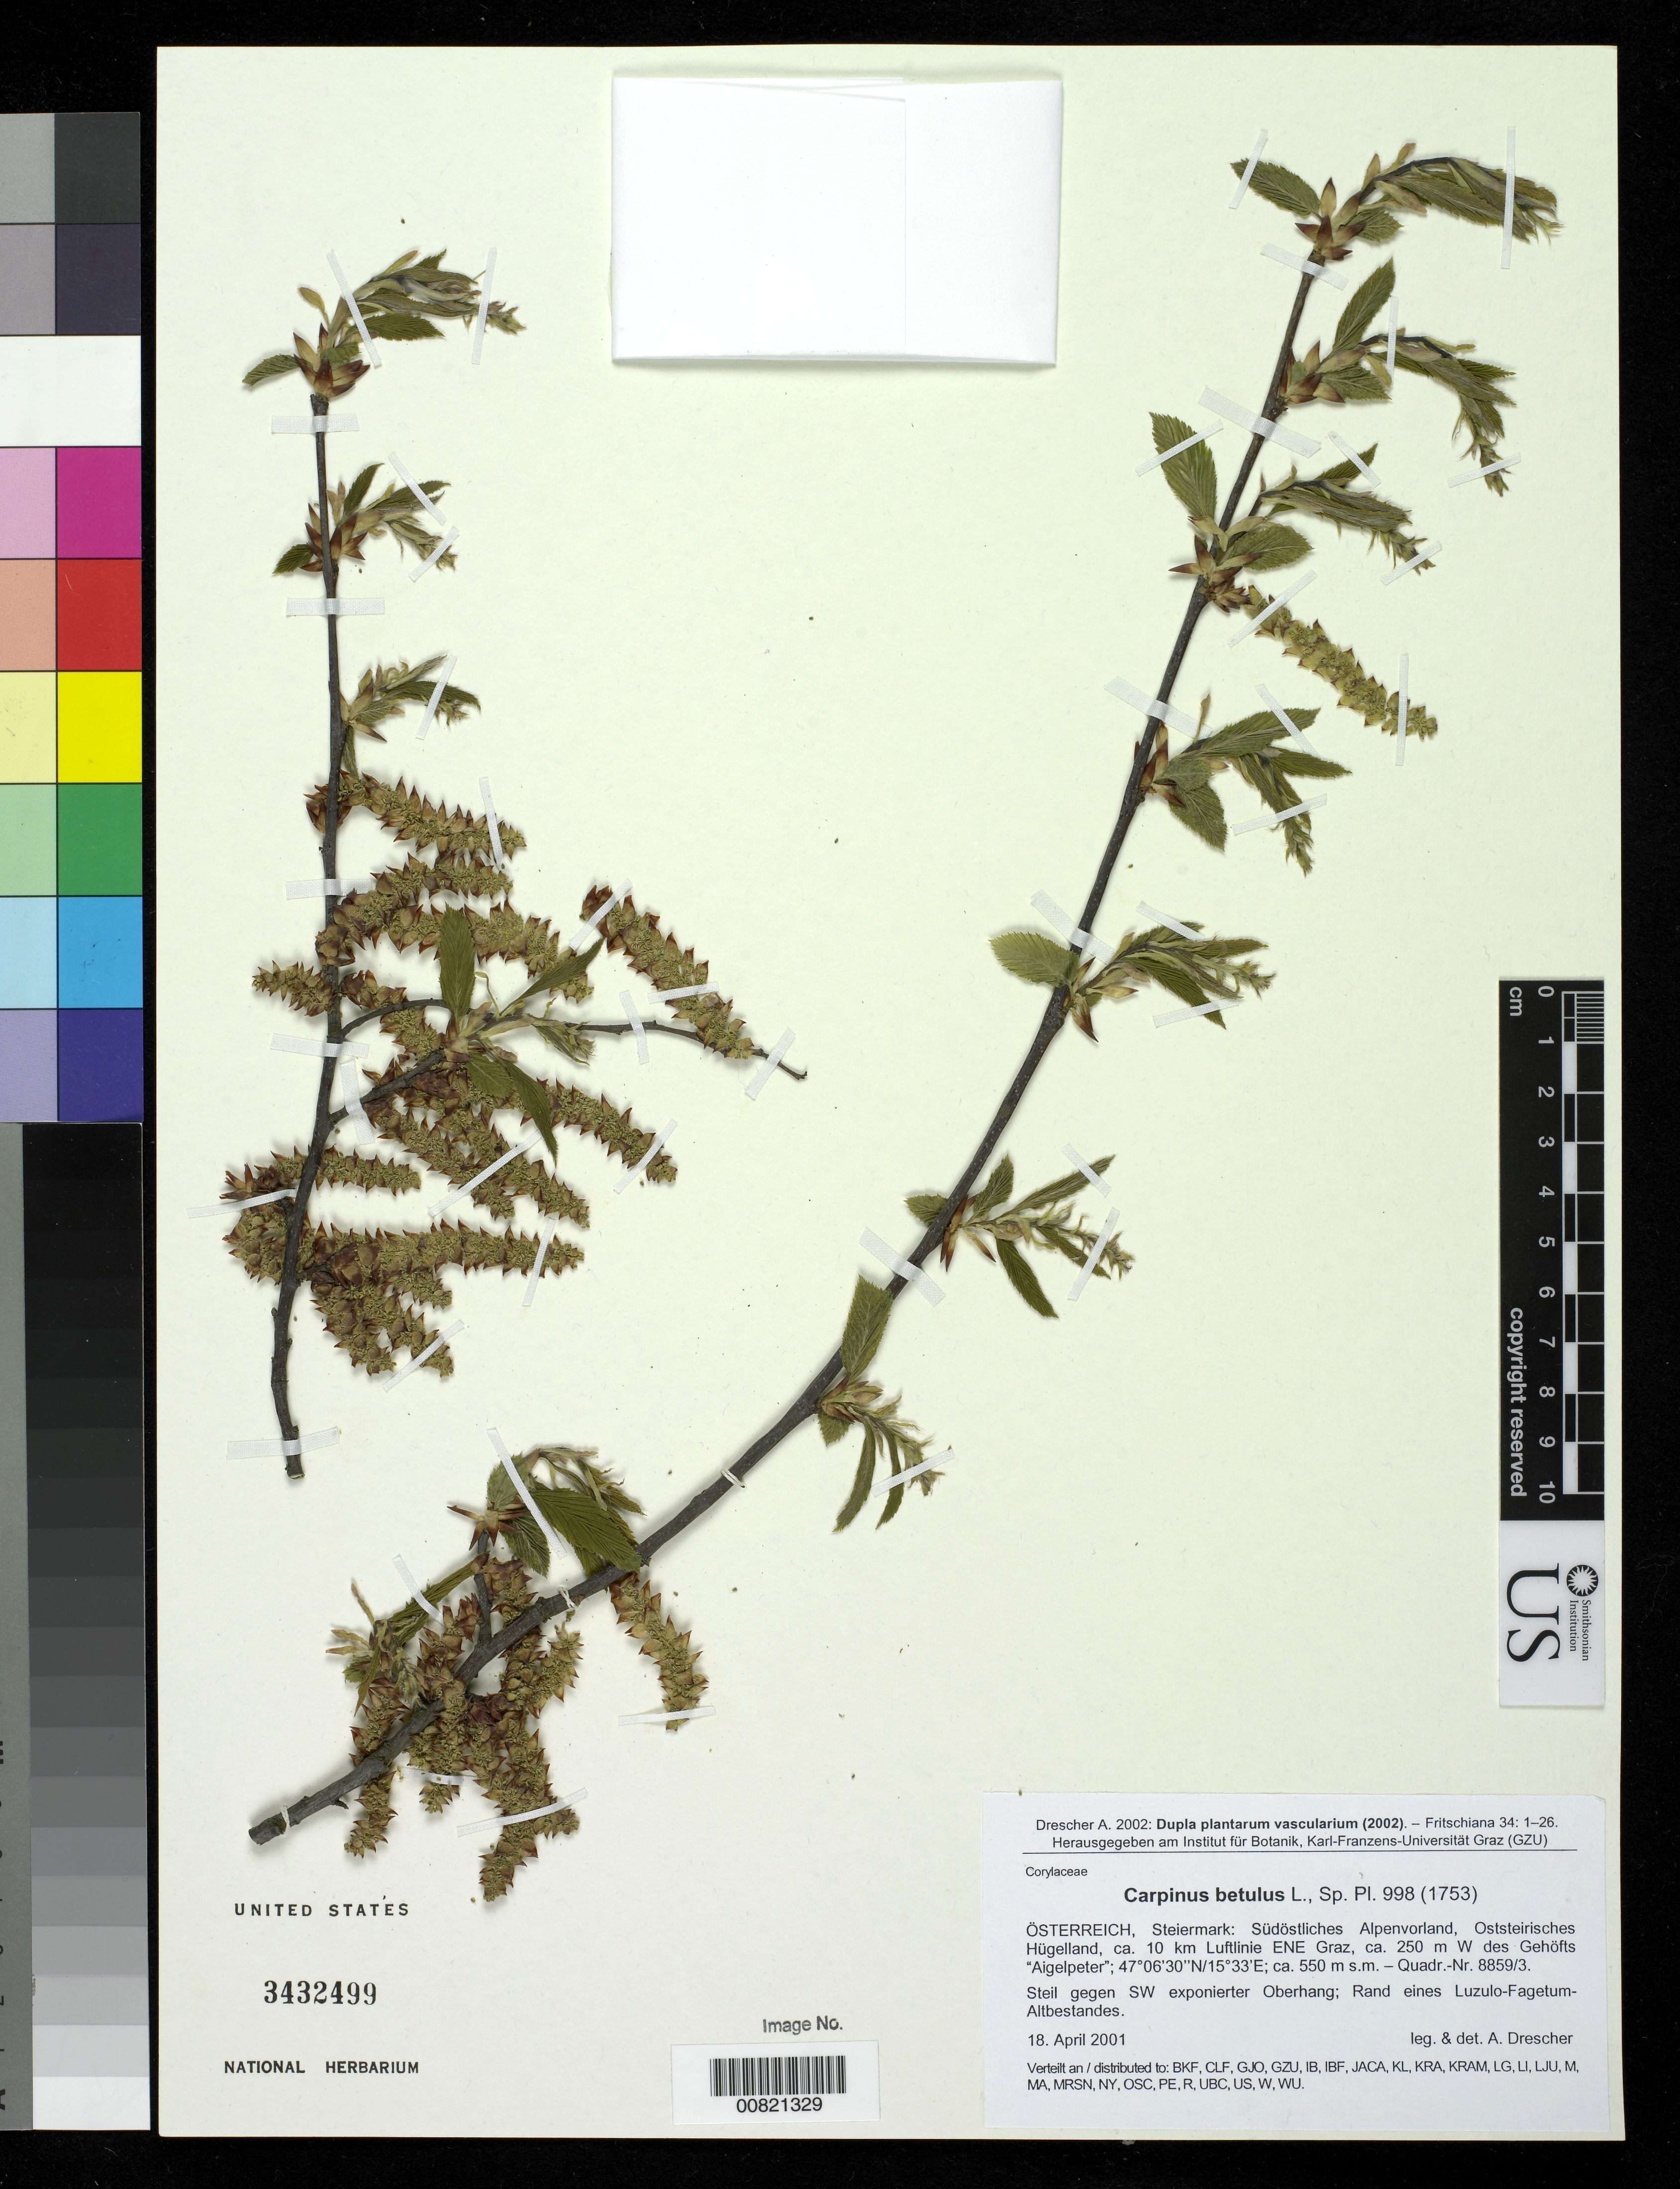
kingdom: Plantae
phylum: Tracheophyta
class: Magnoliopsida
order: Fagales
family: Betulaceae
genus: Carpinus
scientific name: Carpinus betulus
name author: L.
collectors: A. Drescher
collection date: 2001-04-18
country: Austria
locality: Steiermark, ca. 10 km ENE Graz, ca. 250 m W of "Aigelpeter" peak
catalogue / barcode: US 3432499